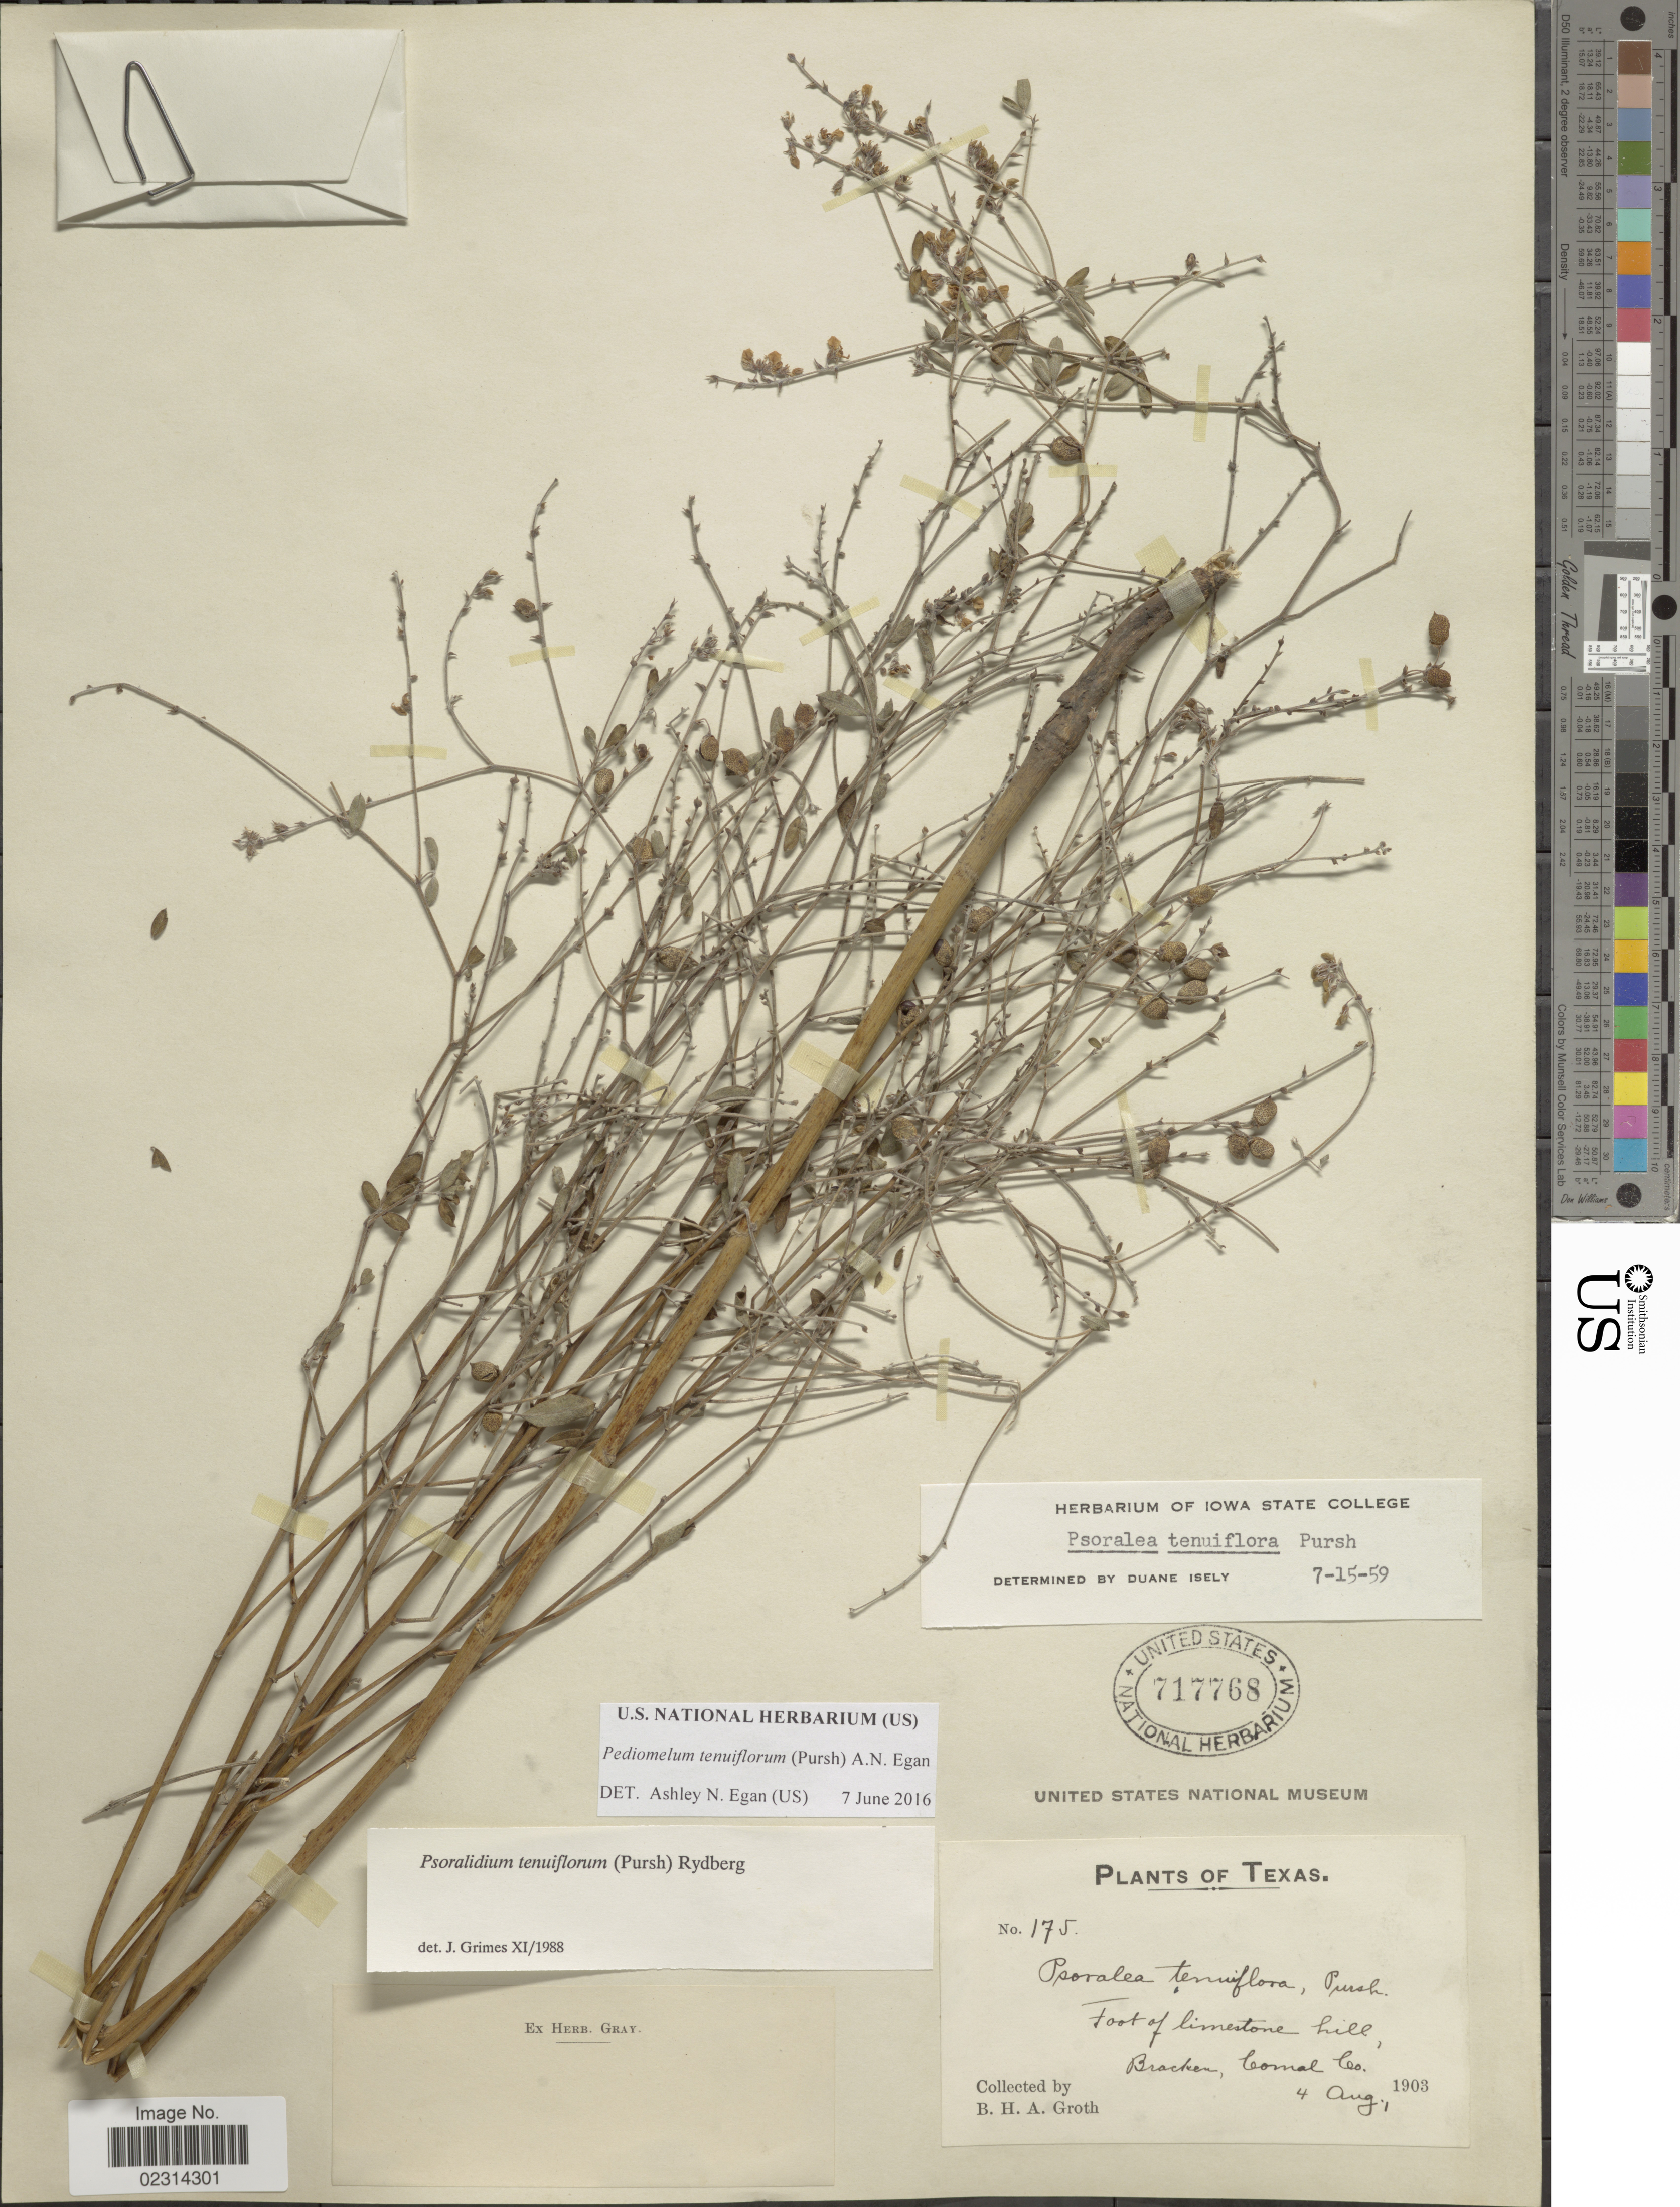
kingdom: Plantae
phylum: Tracheophyta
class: Magnoliopsida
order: Fabales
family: Fabaceae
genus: Psoralidium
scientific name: Psoralidium tenuiflorum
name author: (Pursh) Rydb.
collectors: B. Groth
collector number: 175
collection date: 1903-08-04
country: United States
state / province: Texas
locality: Bracken, Comal Co.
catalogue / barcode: US 717768